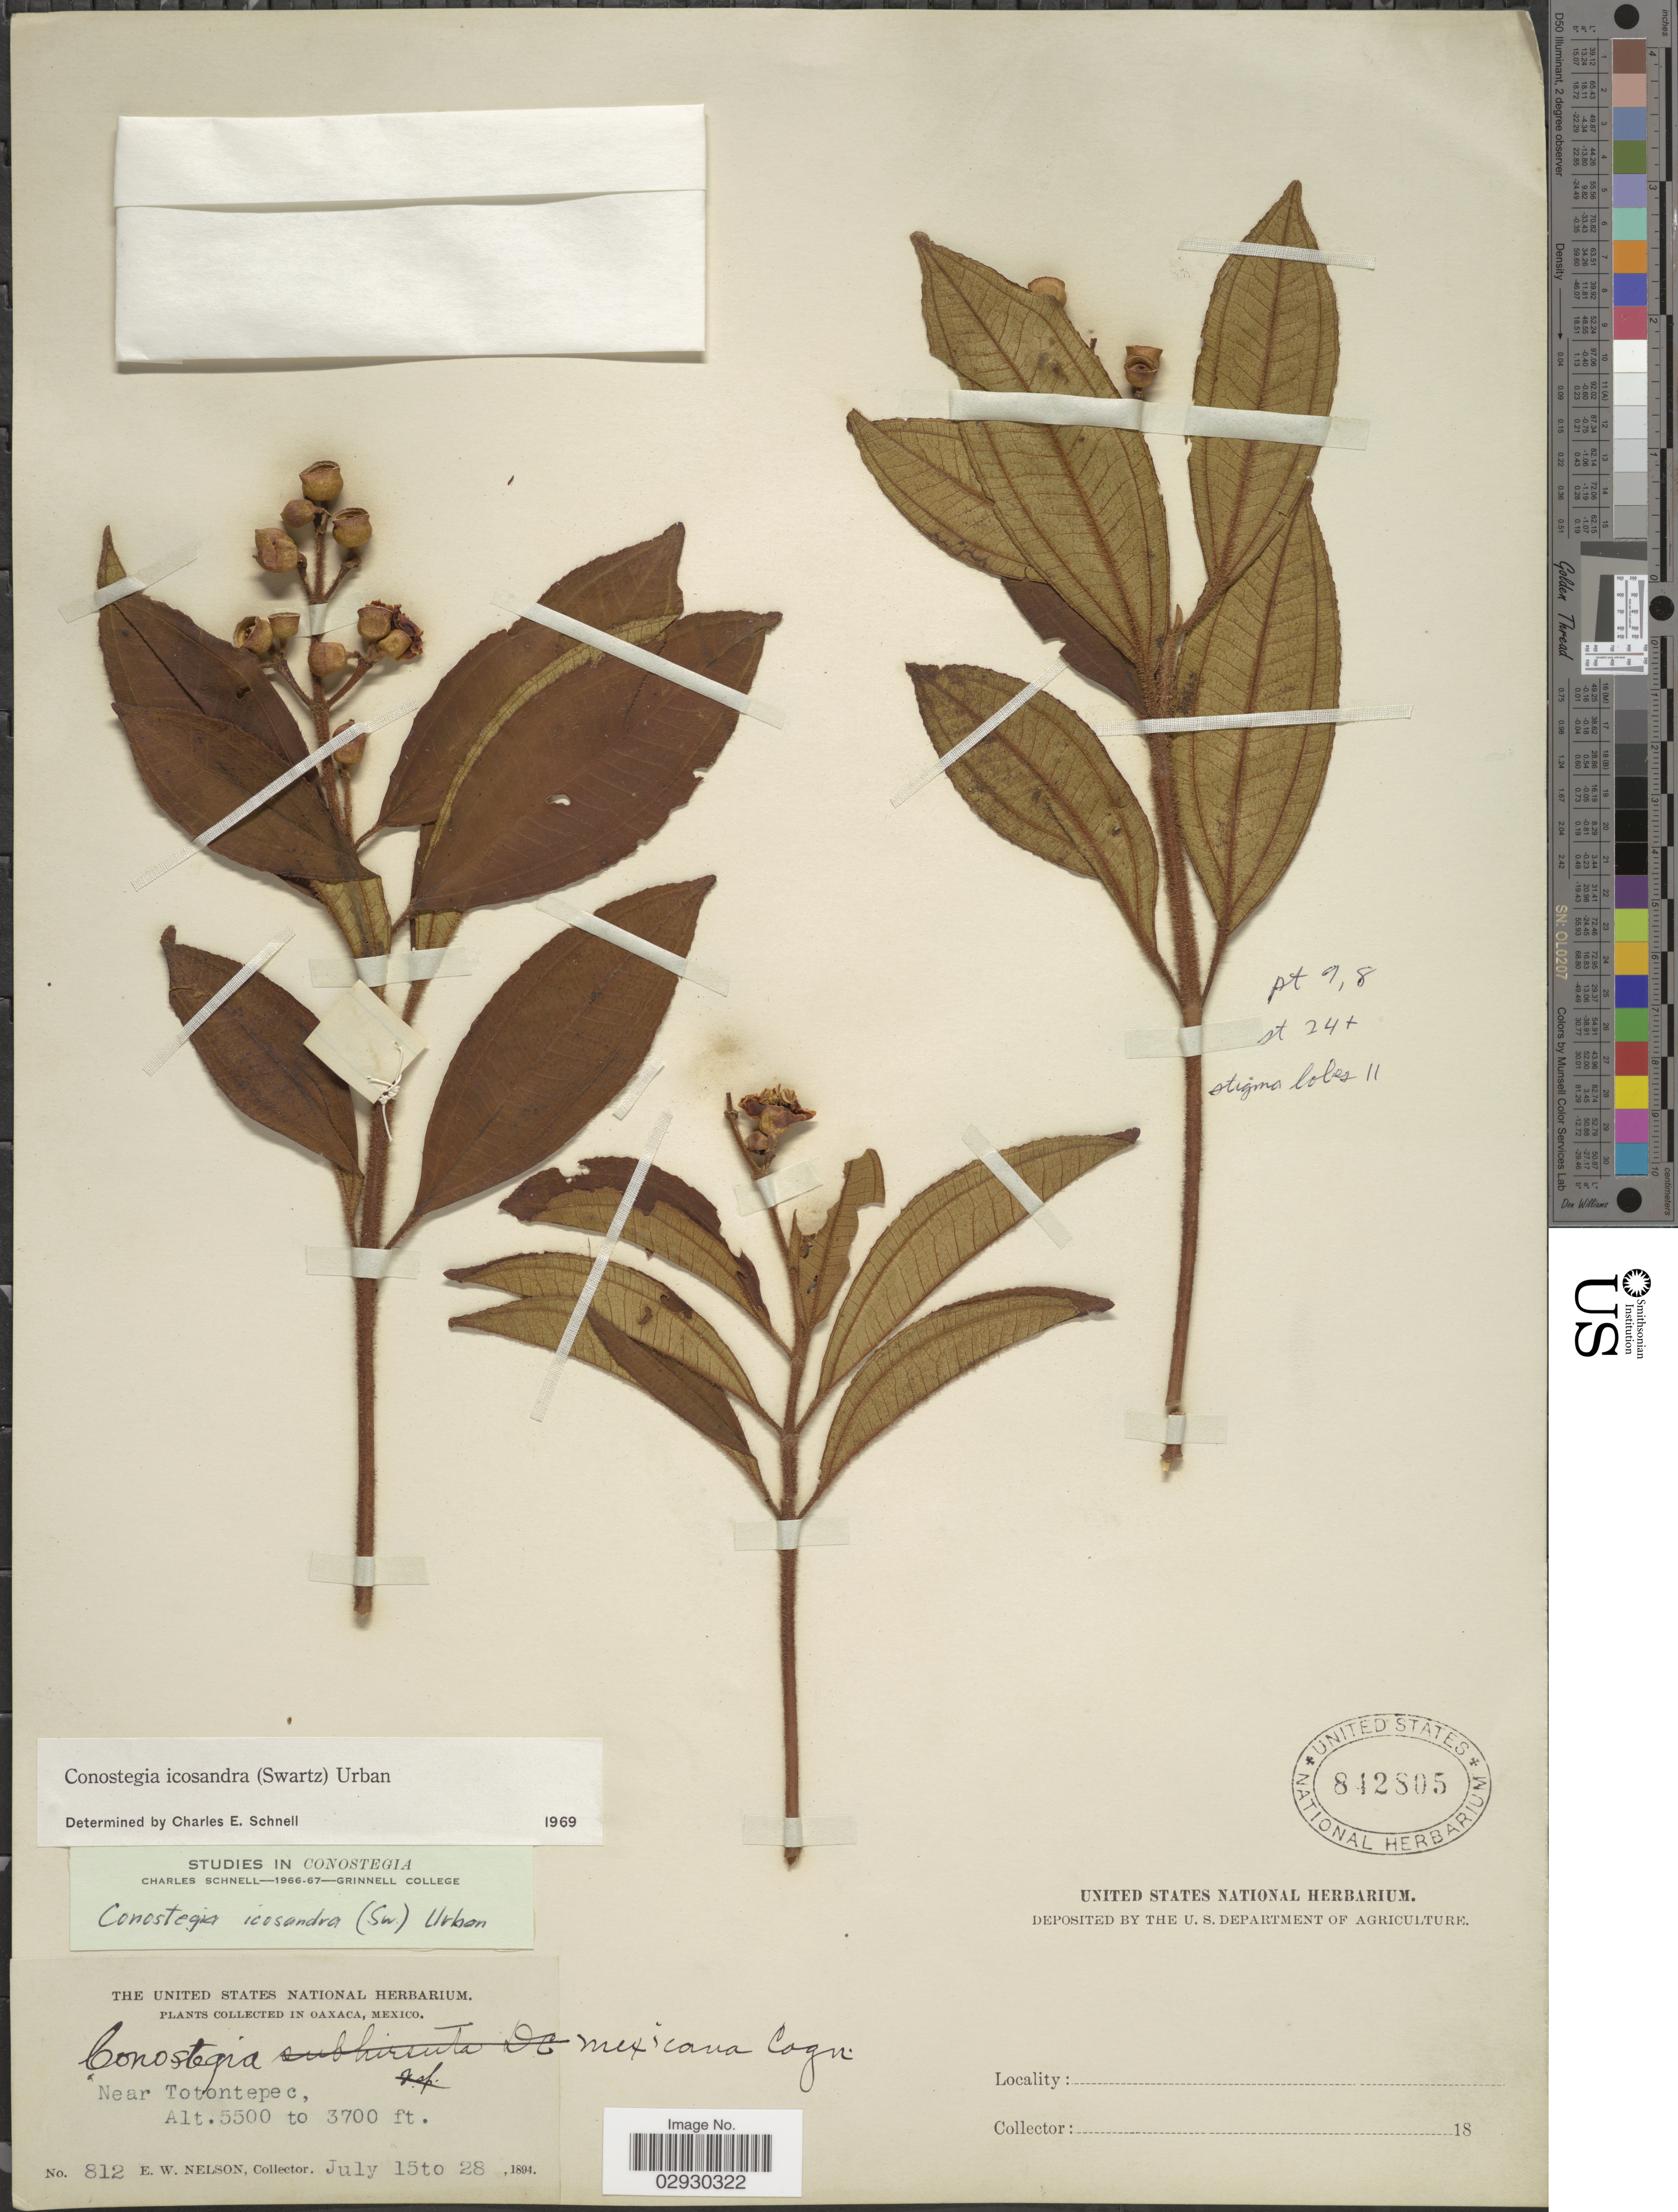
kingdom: Plantae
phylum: Tracheophyta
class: Magnoliopsida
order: Myrtales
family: Melastomataceae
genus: Conostegia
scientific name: Conostegia icosandra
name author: (Sw.) Urb.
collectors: E. W. Nelson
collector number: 812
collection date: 1894-07-15/1894-07-28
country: Mexico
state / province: Oaxaca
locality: Near Totontepec.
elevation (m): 1128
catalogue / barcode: US 842805